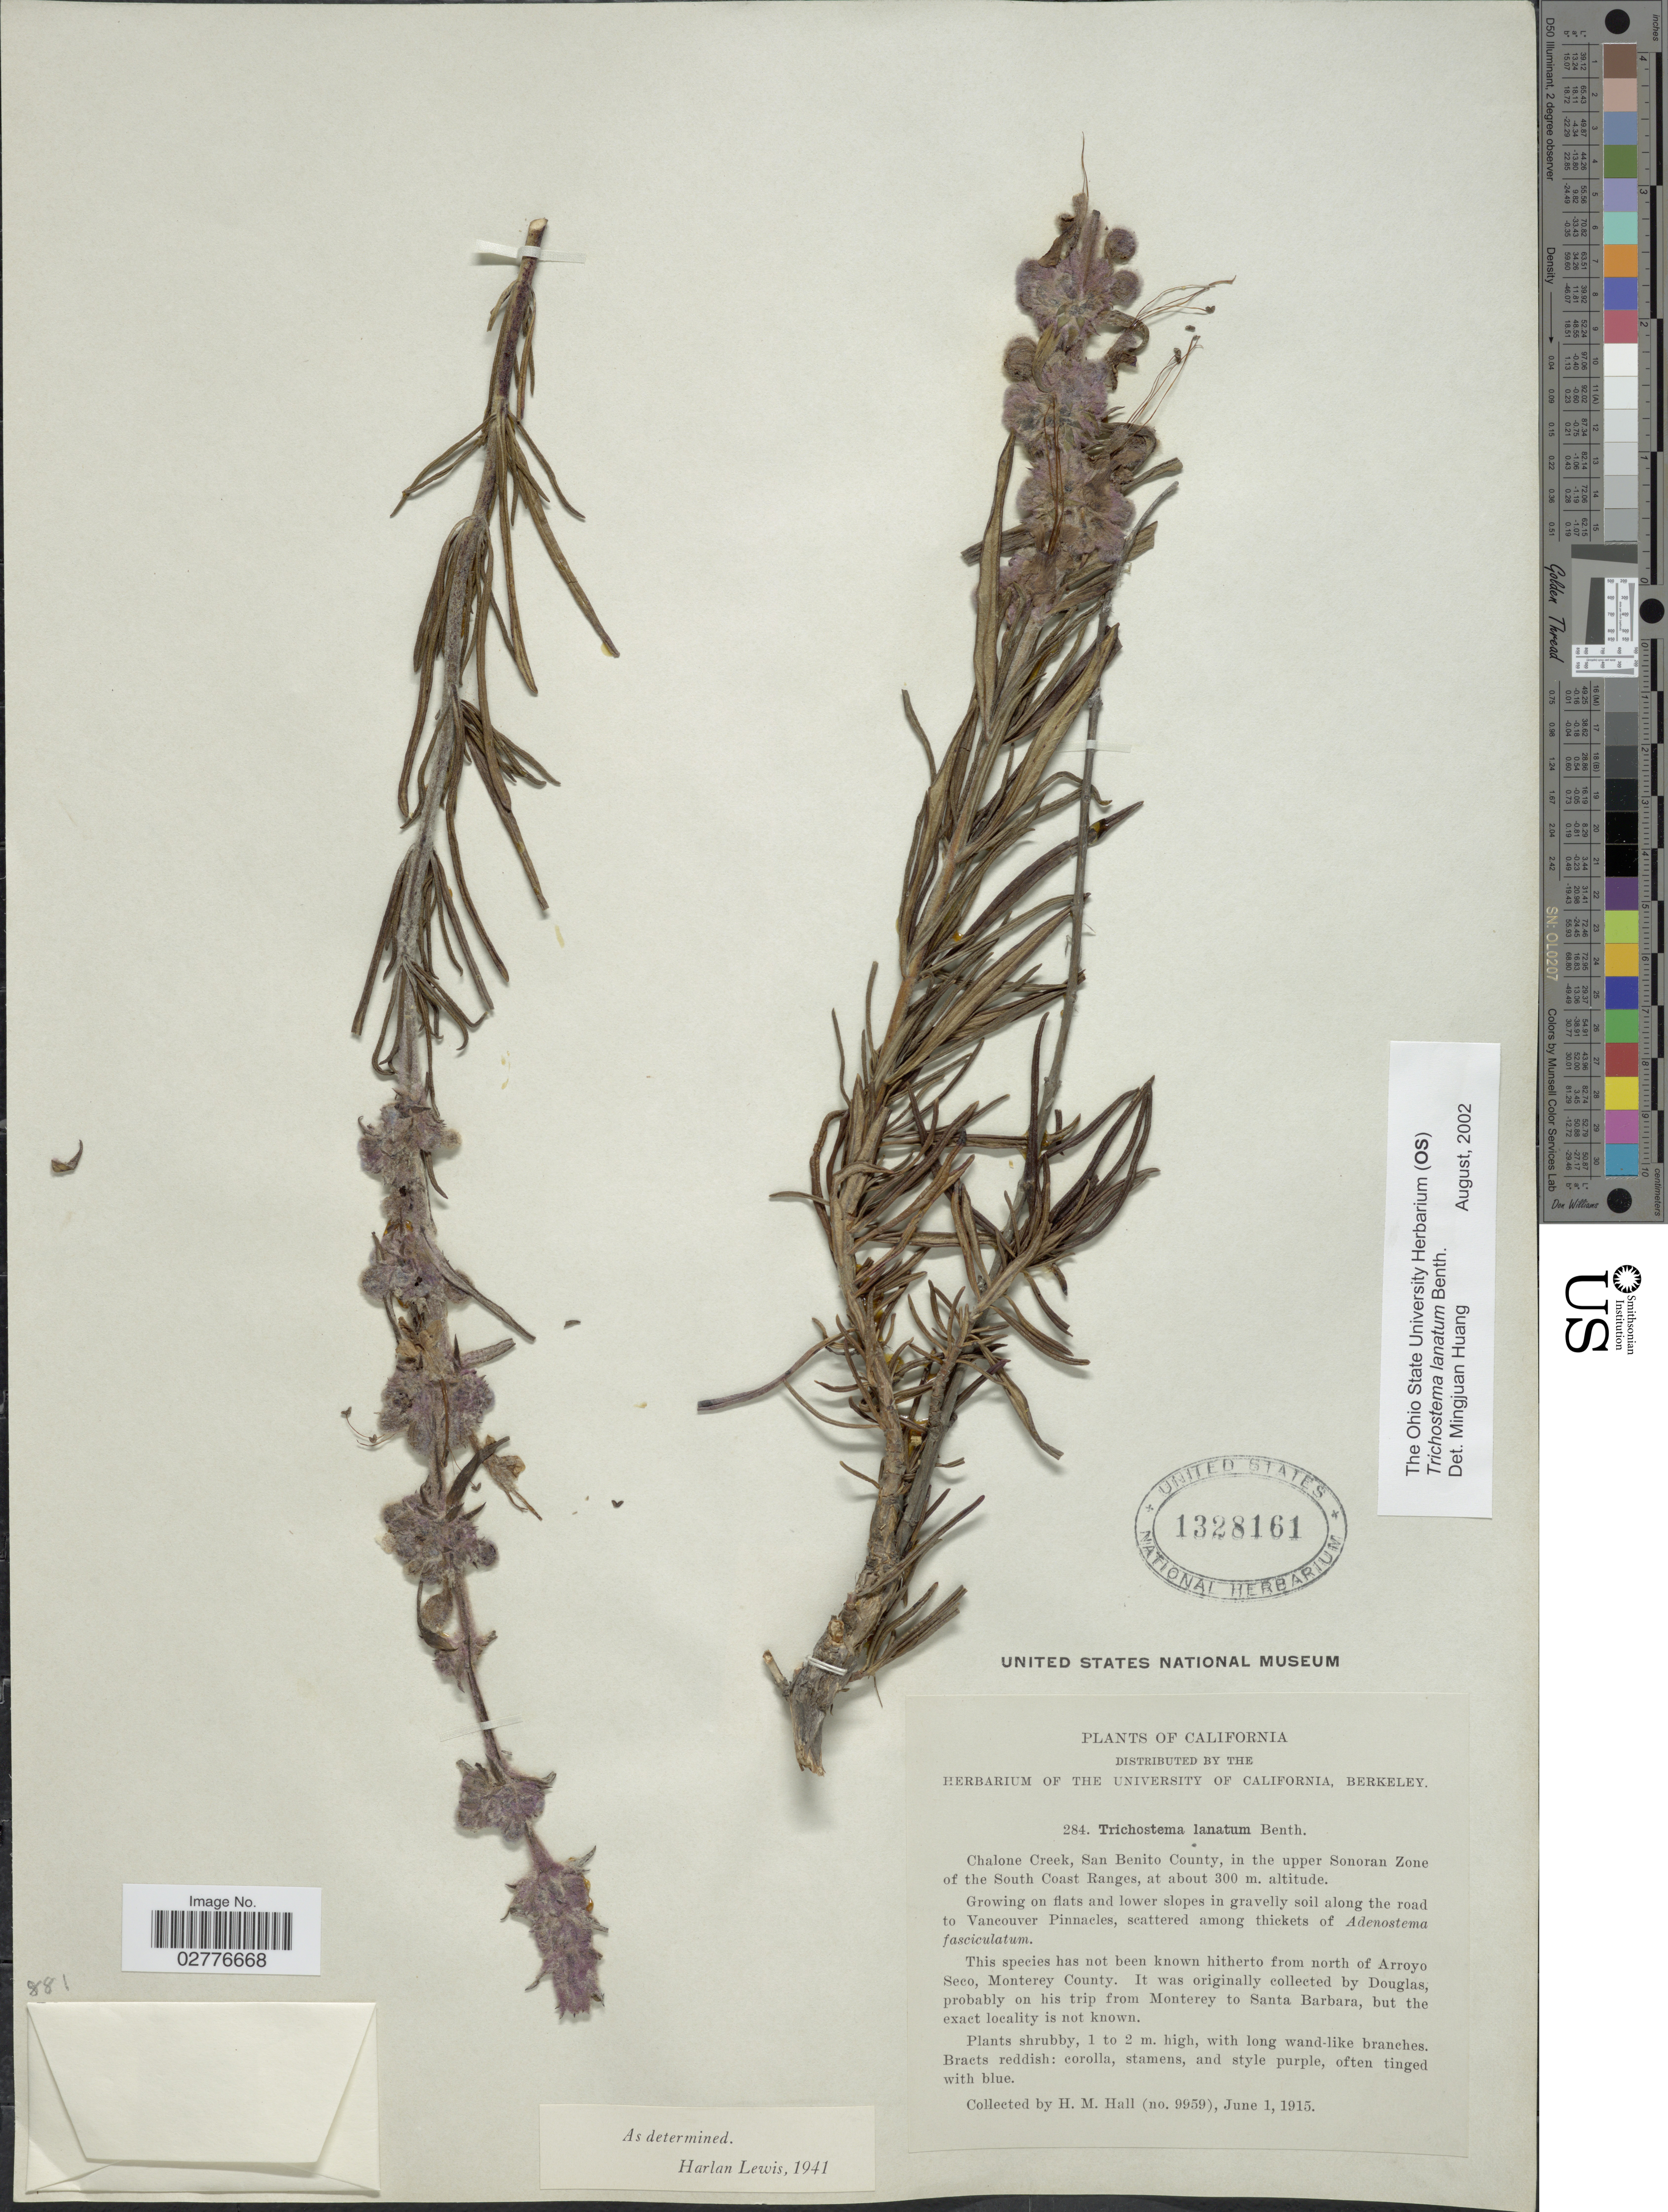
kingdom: Plantae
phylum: Tracheophyta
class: Magnoliopsida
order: Lamiales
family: Lamiaceae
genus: Trichostema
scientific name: Trichostema lanatum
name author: Benth.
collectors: H. M. Hall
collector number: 9959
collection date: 1915-06-01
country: United States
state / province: California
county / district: San Benito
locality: Chalone Creek, San Benito County, in the upper Sonoran Zone of the South Coast Rangers.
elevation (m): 300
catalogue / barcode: US 1328161